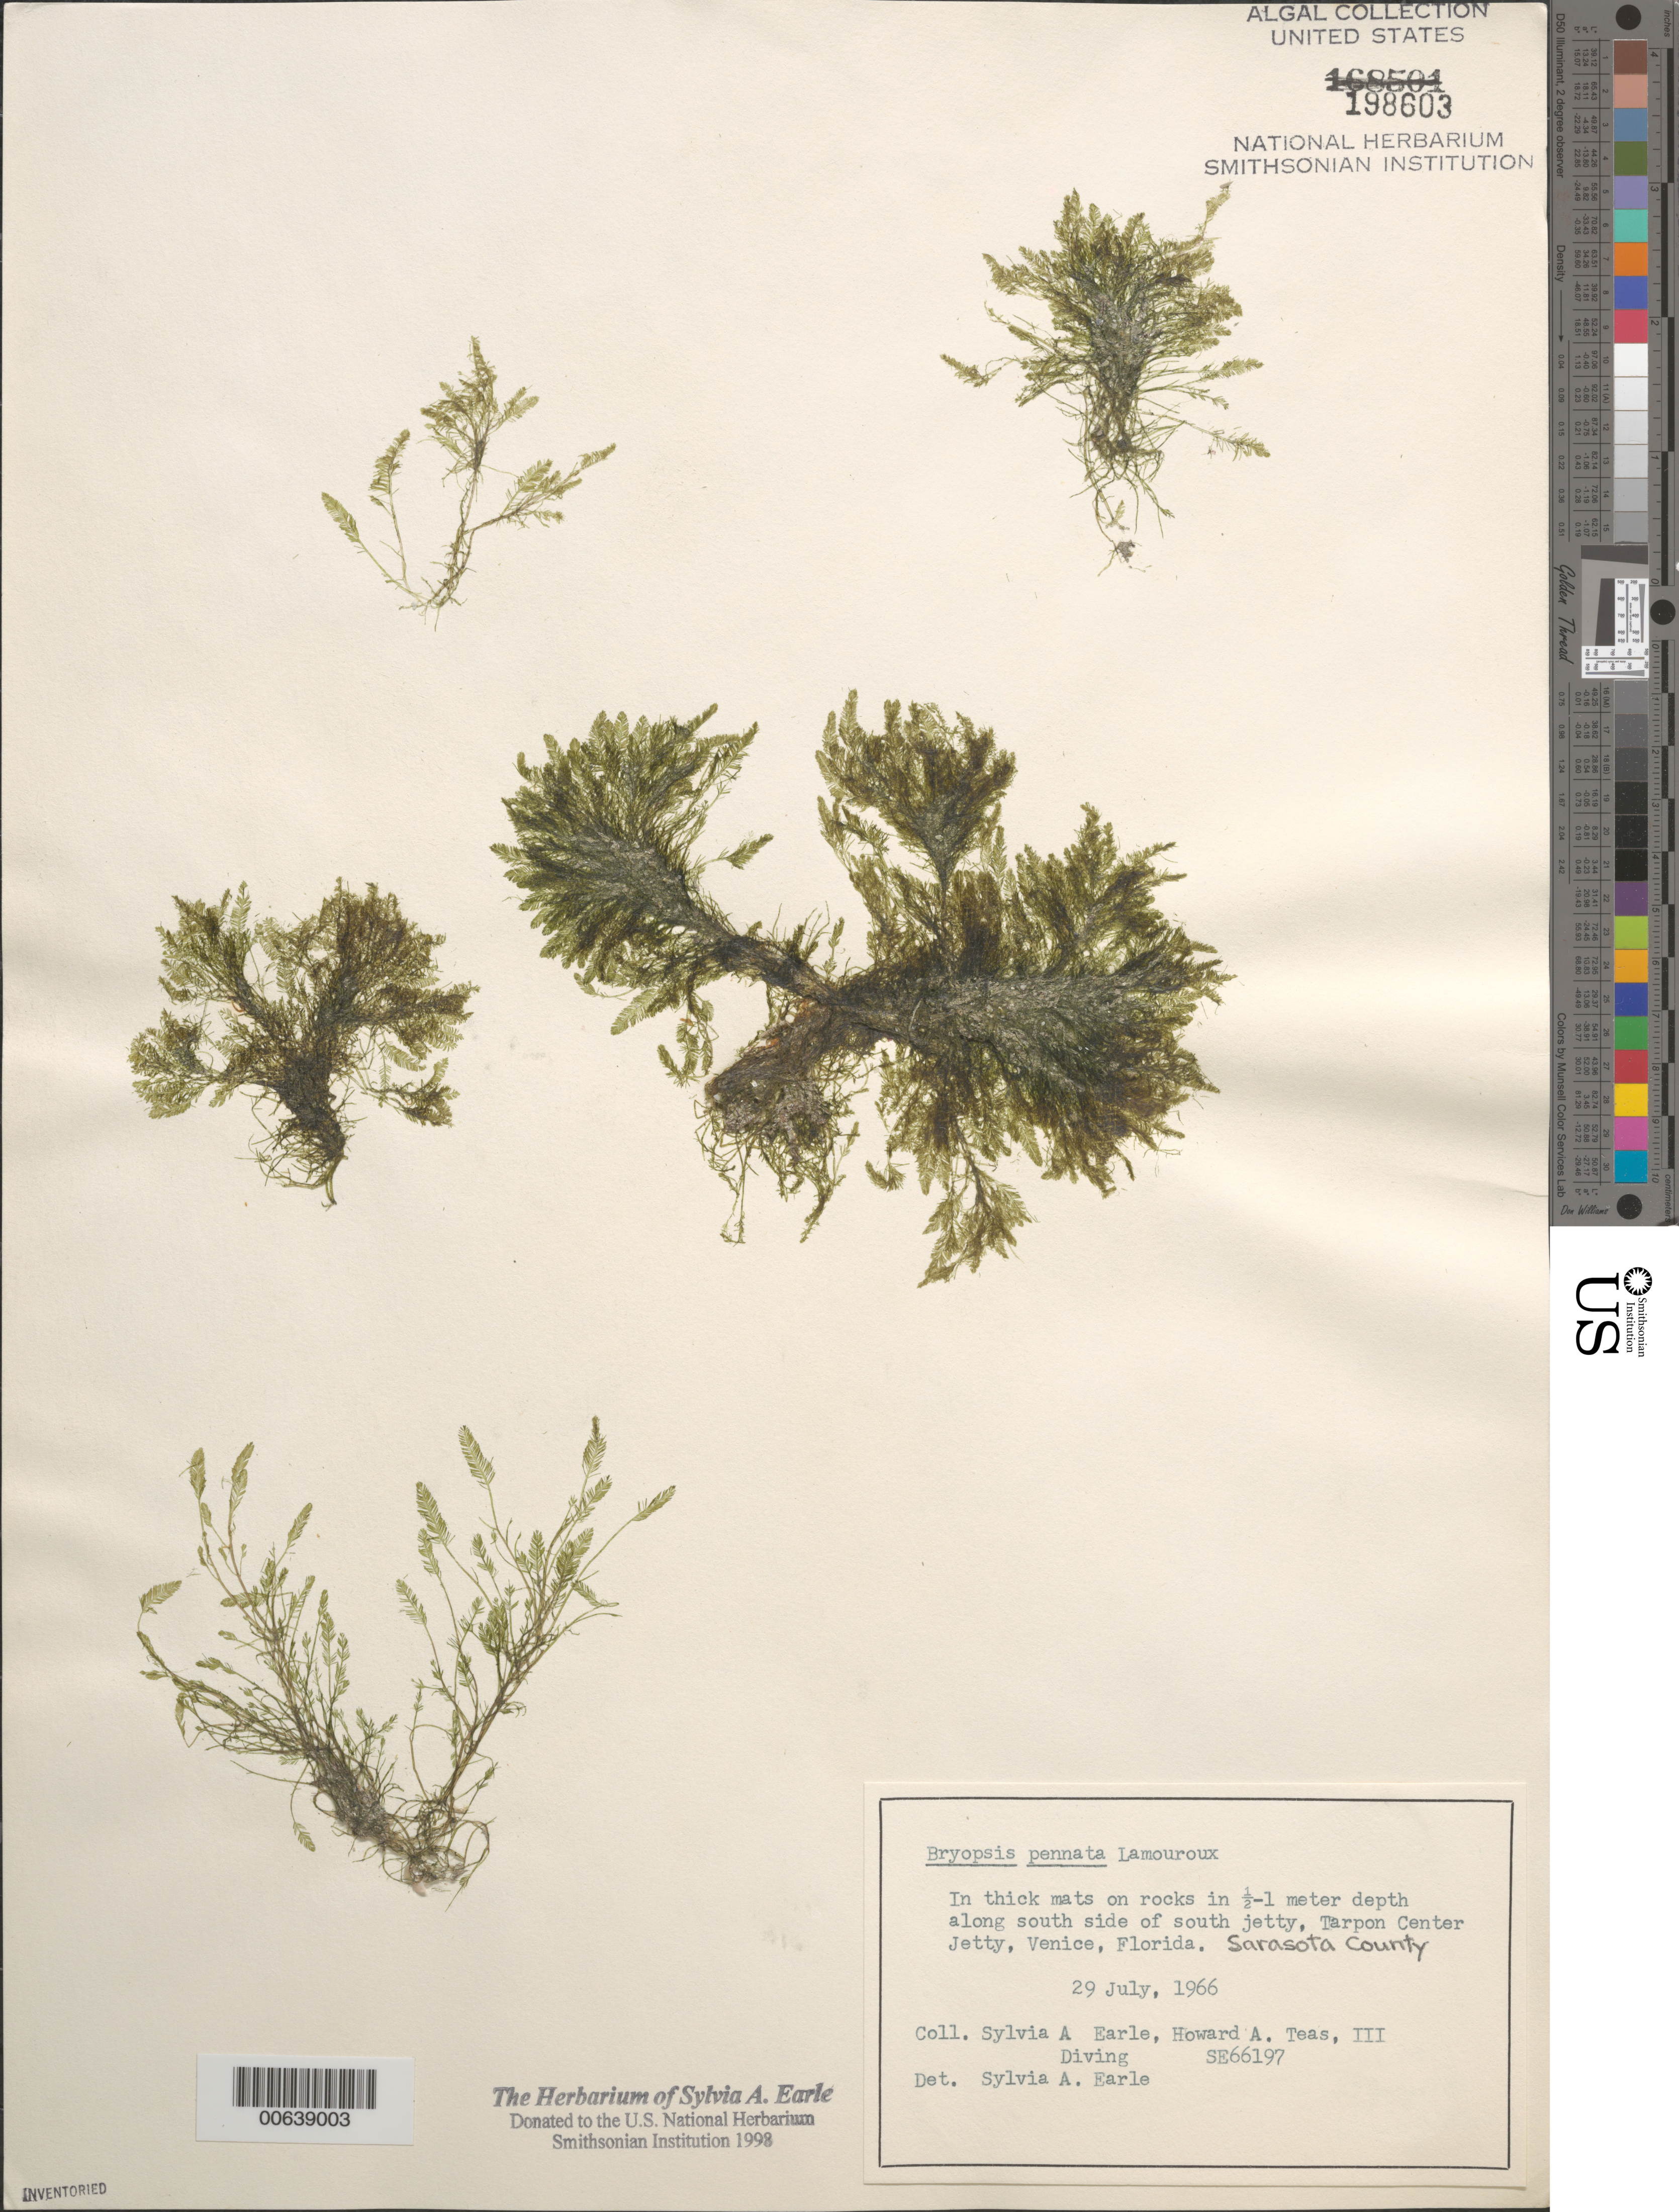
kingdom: Plantae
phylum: Chlorophyta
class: Ulvophyceae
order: Bryopsidales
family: Bryopsidaceae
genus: Bryopsis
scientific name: Bryopsis pennata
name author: J.V.Lamouroux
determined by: Earle, S. A.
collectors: S. A. Earle & H. Teas III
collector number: Se 66197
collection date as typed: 29 Jul 1966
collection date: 1966-07-29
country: United States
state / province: Florida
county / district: Sarasota County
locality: Tarpon Center jetty, Venice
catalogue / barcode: US 198603